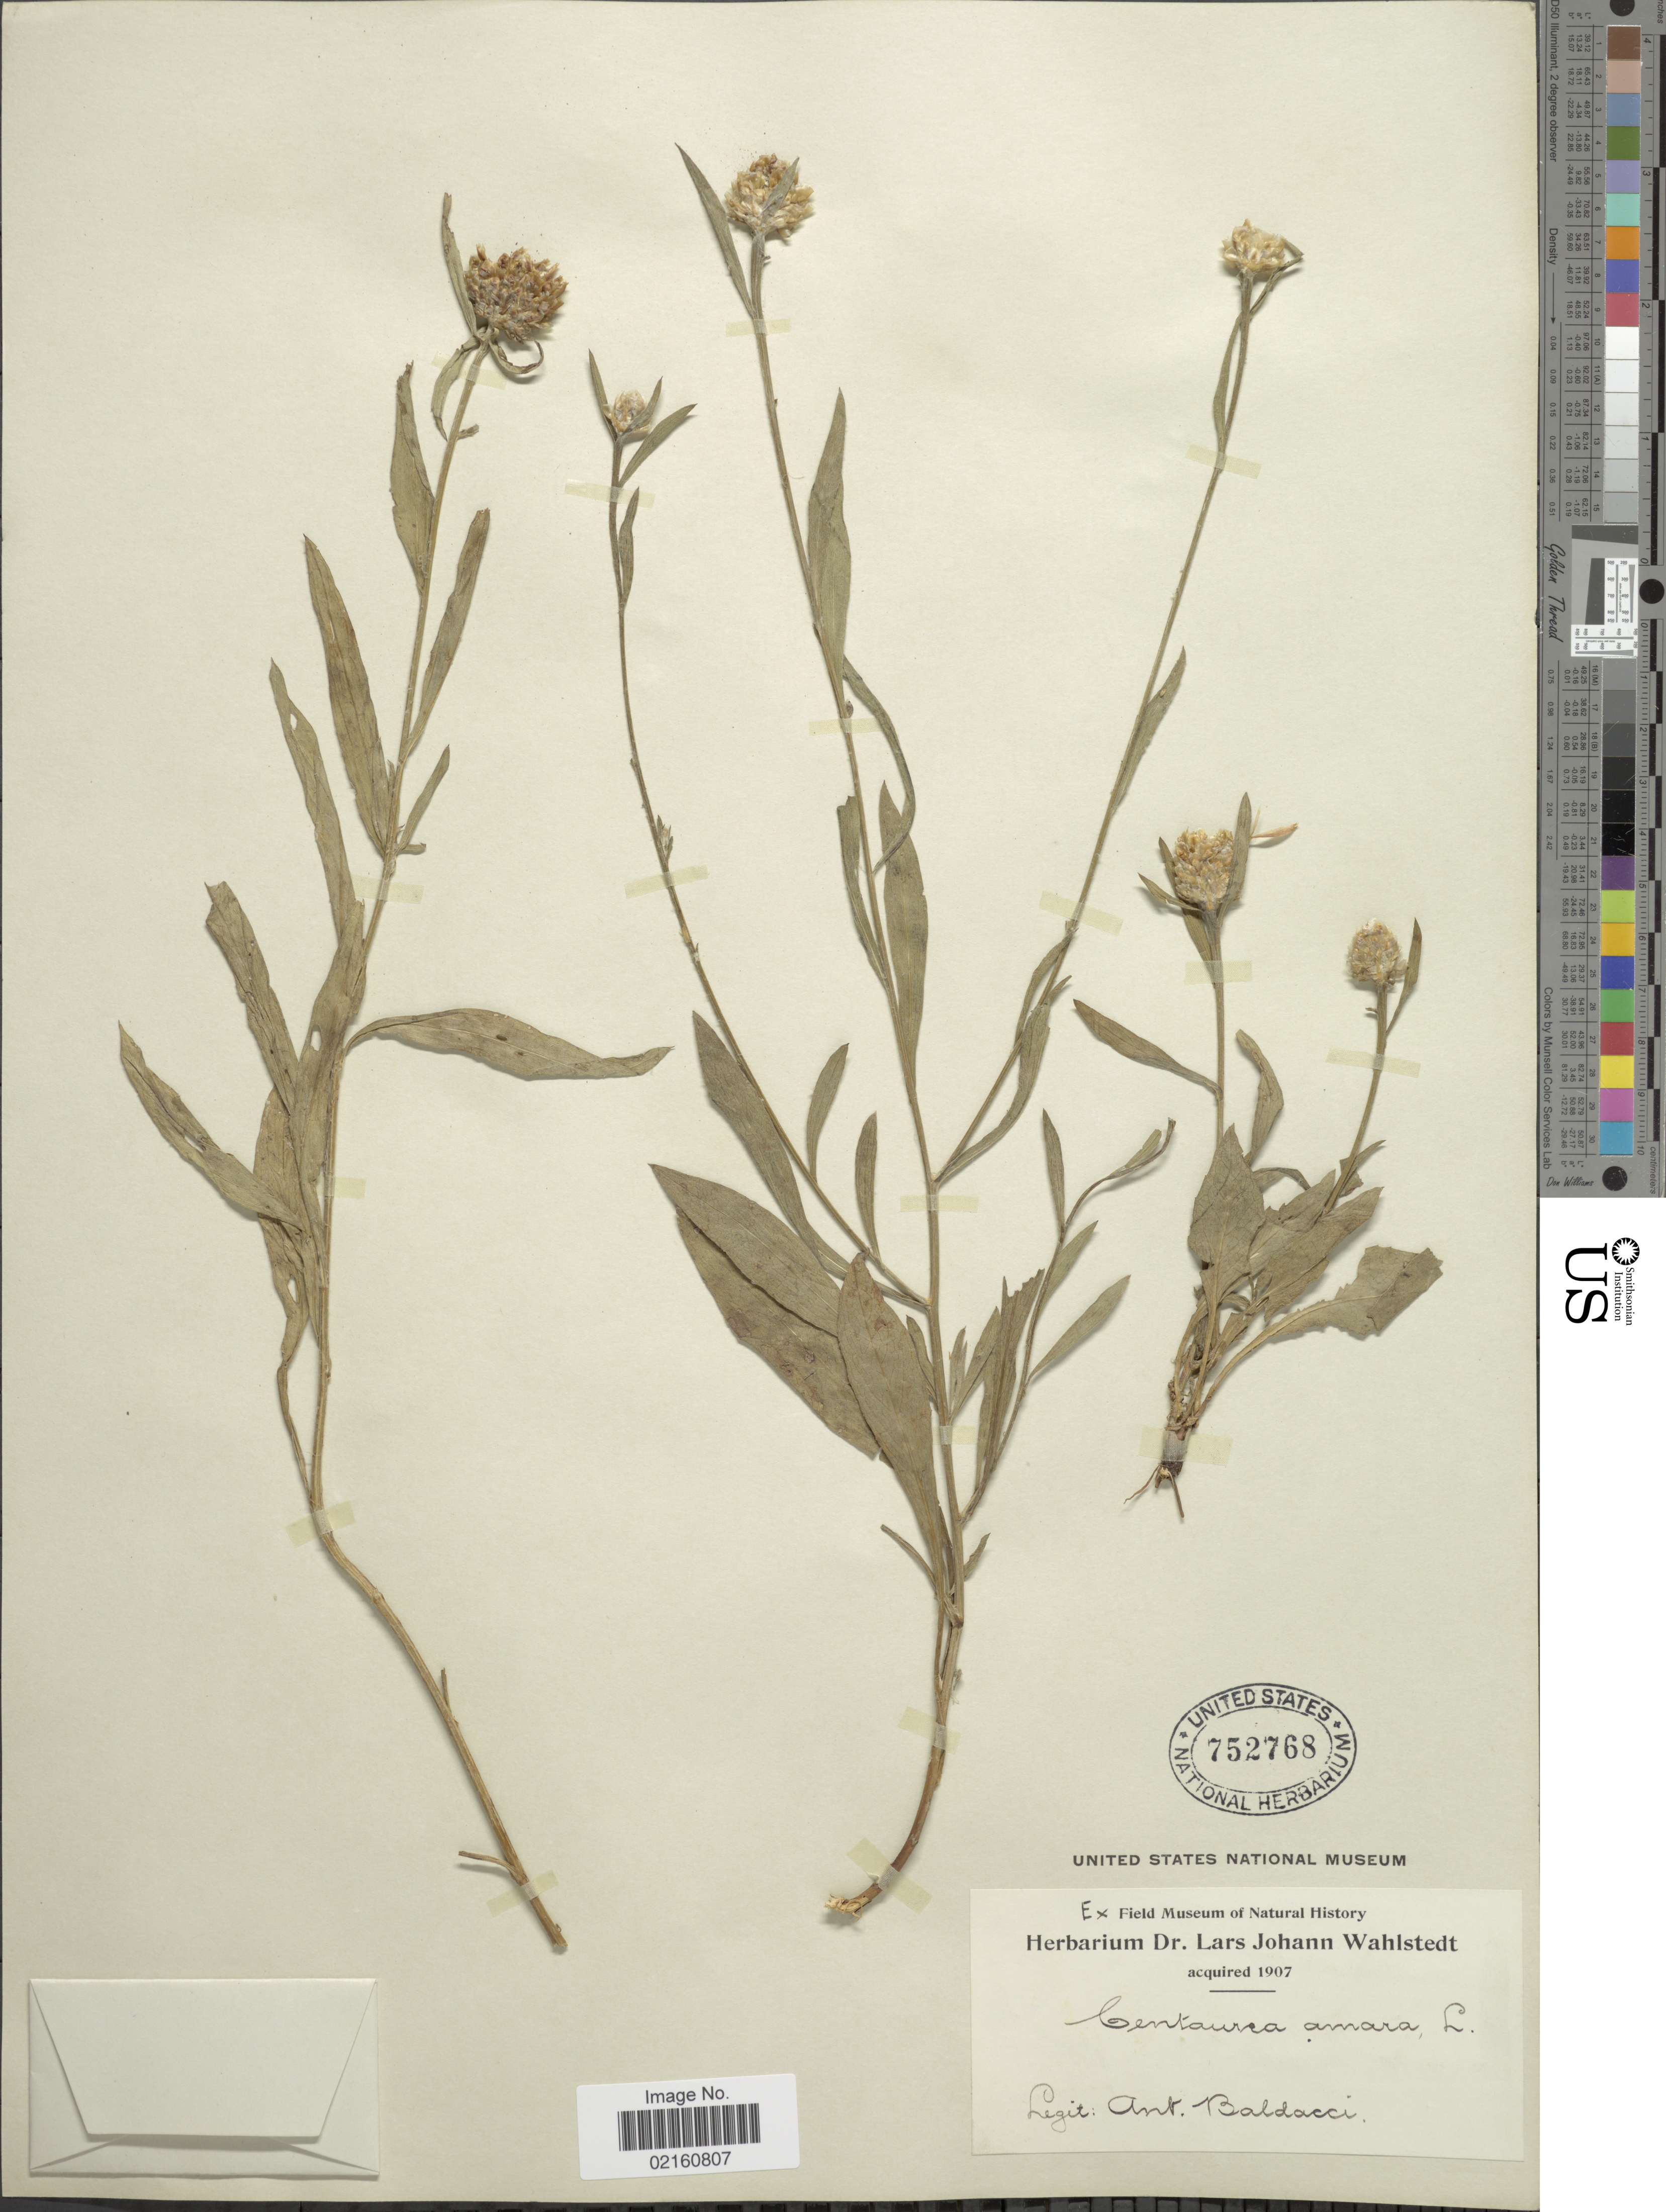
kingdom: Plantae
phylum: Tracheophyta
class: Magnoliopsida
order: Asterales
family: Asteraceae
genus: Centaurea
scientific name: Centaurea jacea subsp. gaudinii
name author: (Boiss. & Reut.) Gremli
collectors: A. Baldacci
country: Greece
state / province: Crete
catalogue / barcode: US 752768